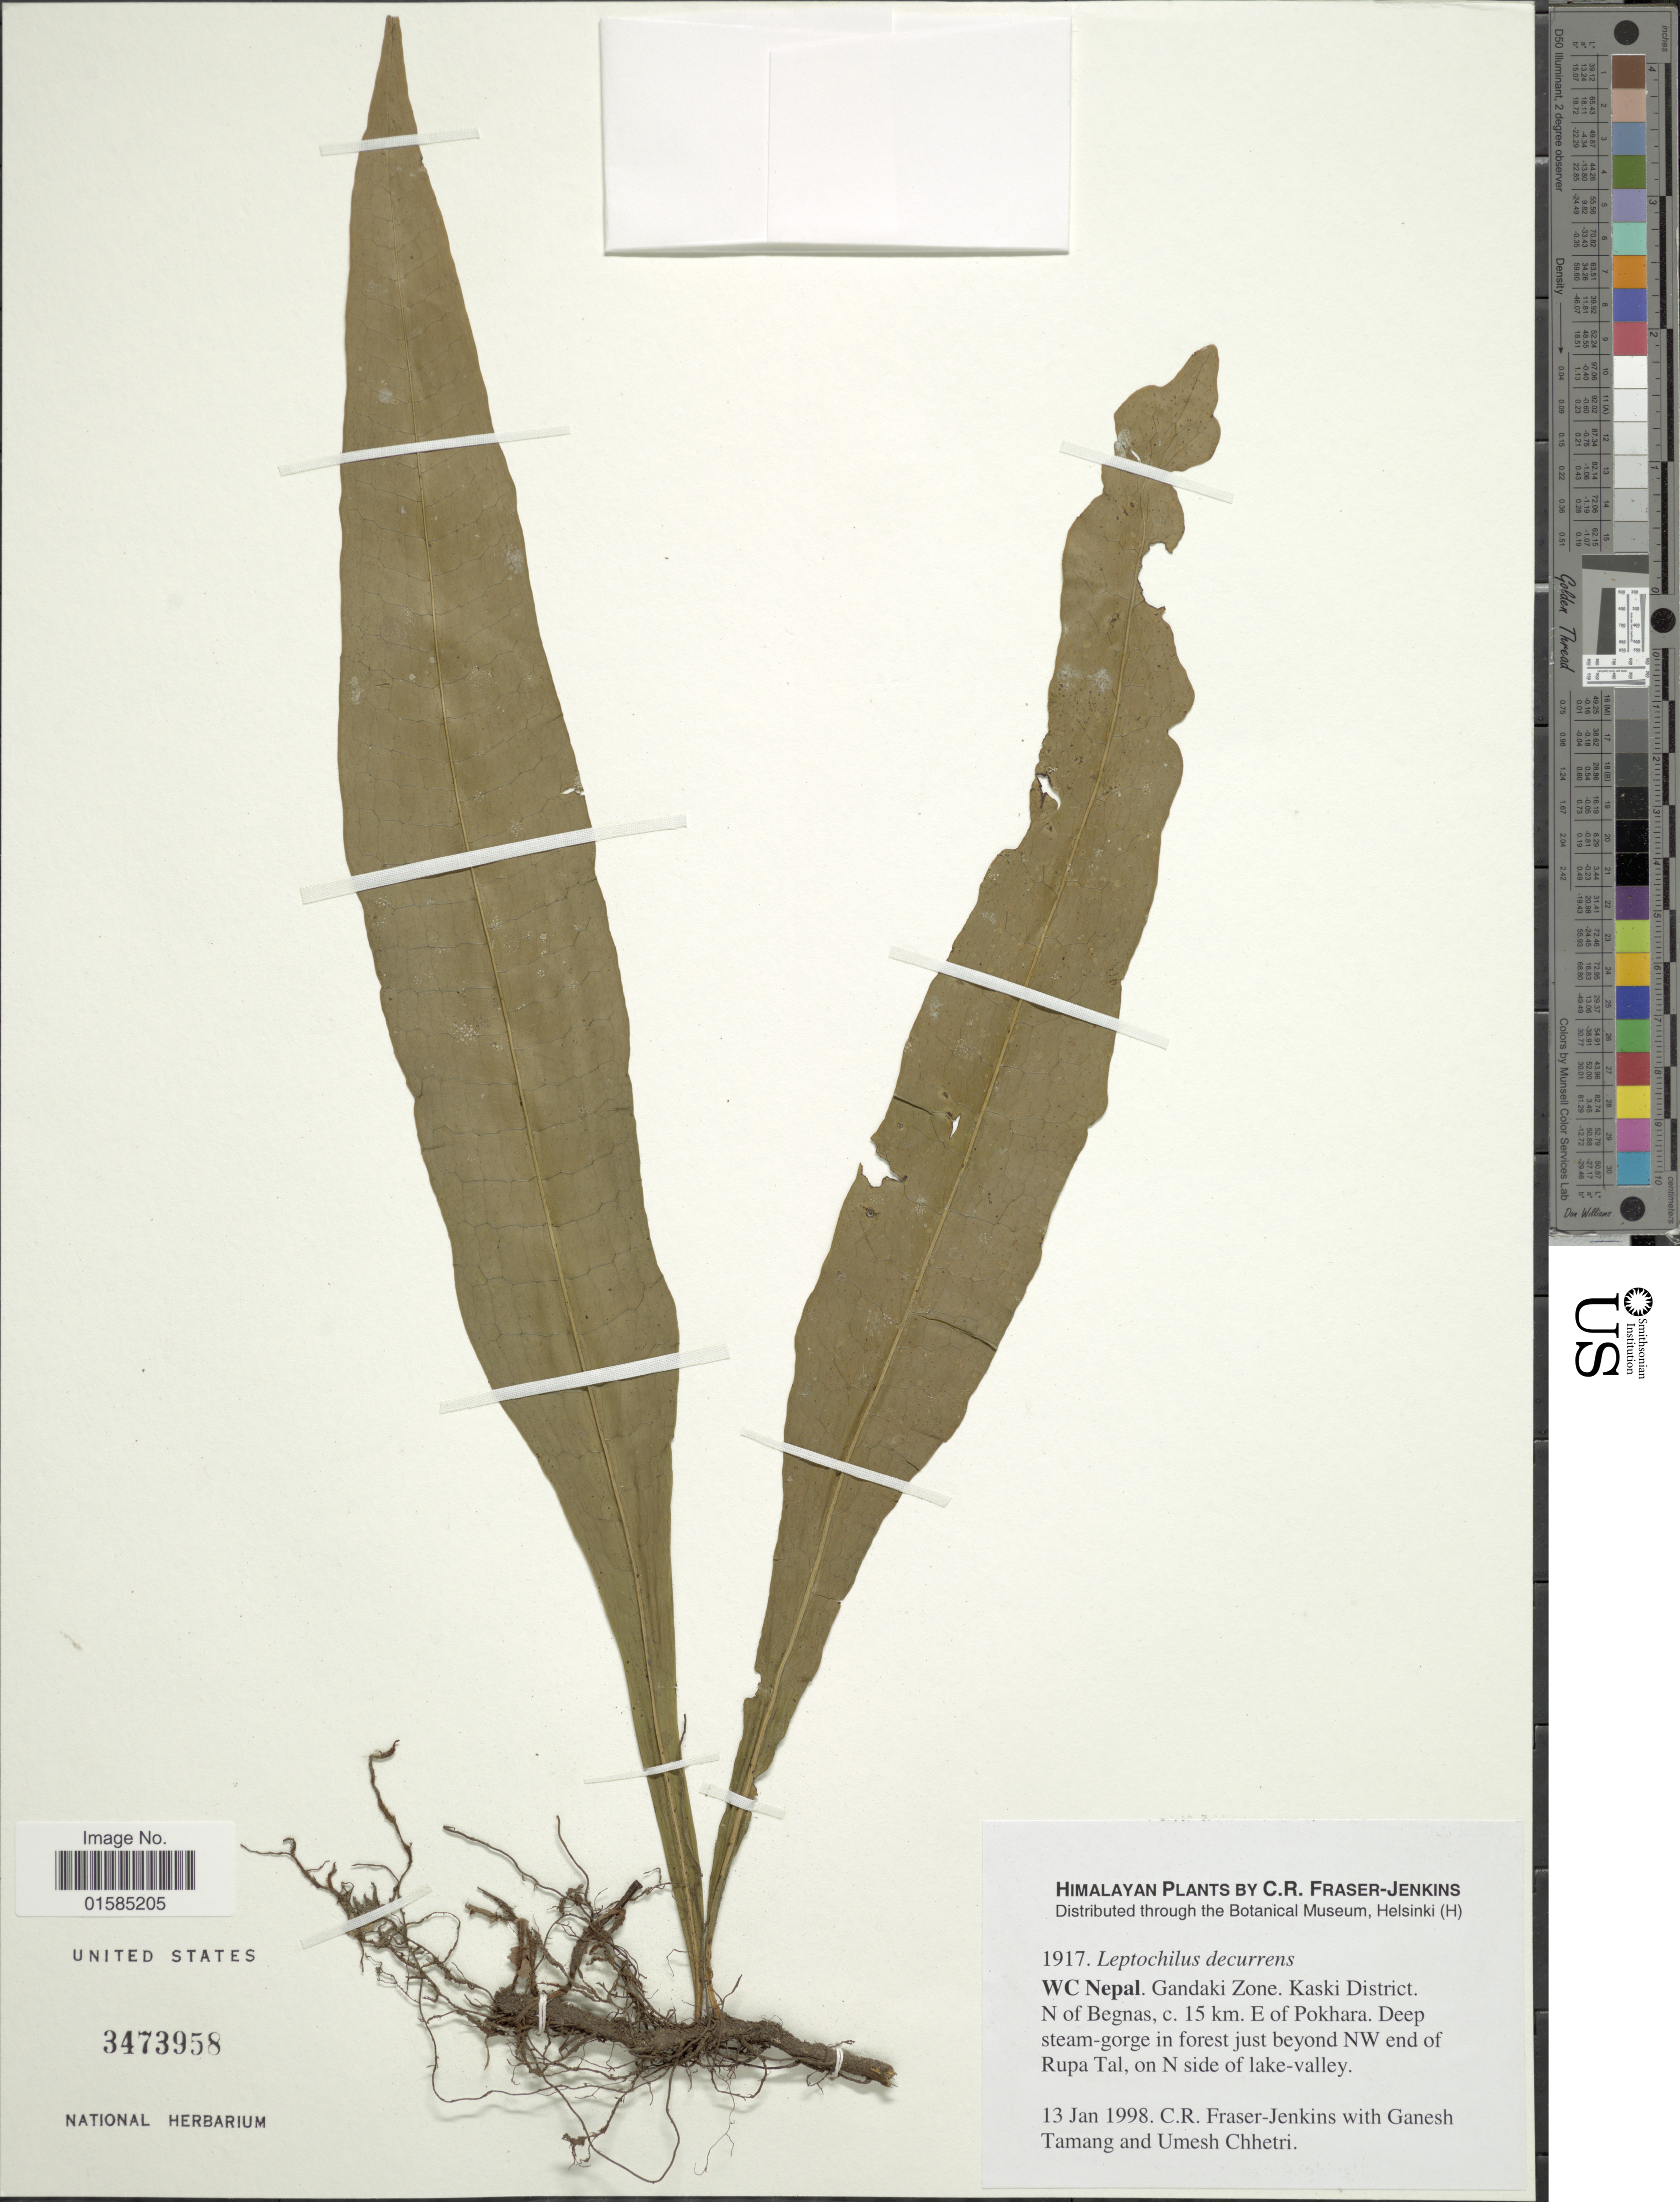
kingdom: Plantae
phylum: Tracheophyta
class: Polypodiopsida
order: Polypodiales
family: Polypodiaceae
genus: Leptochilus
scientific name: Leptochilus decurrens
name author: Blume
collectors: C. R. Fraser-Jenkins, G. Tamang & U. Chhetri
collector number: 1917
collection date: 1998-01-13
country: Nepal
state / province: Gandaki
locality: Himalayan. WC Nepal. Gandaki Zone. Kaski District. N of Begnas, c. 15 km. E. of Pokhara. Deep steam-gorge in forest just beyond NW end of Rupa Tal, on N side of lake valley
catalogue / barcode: US 3473958